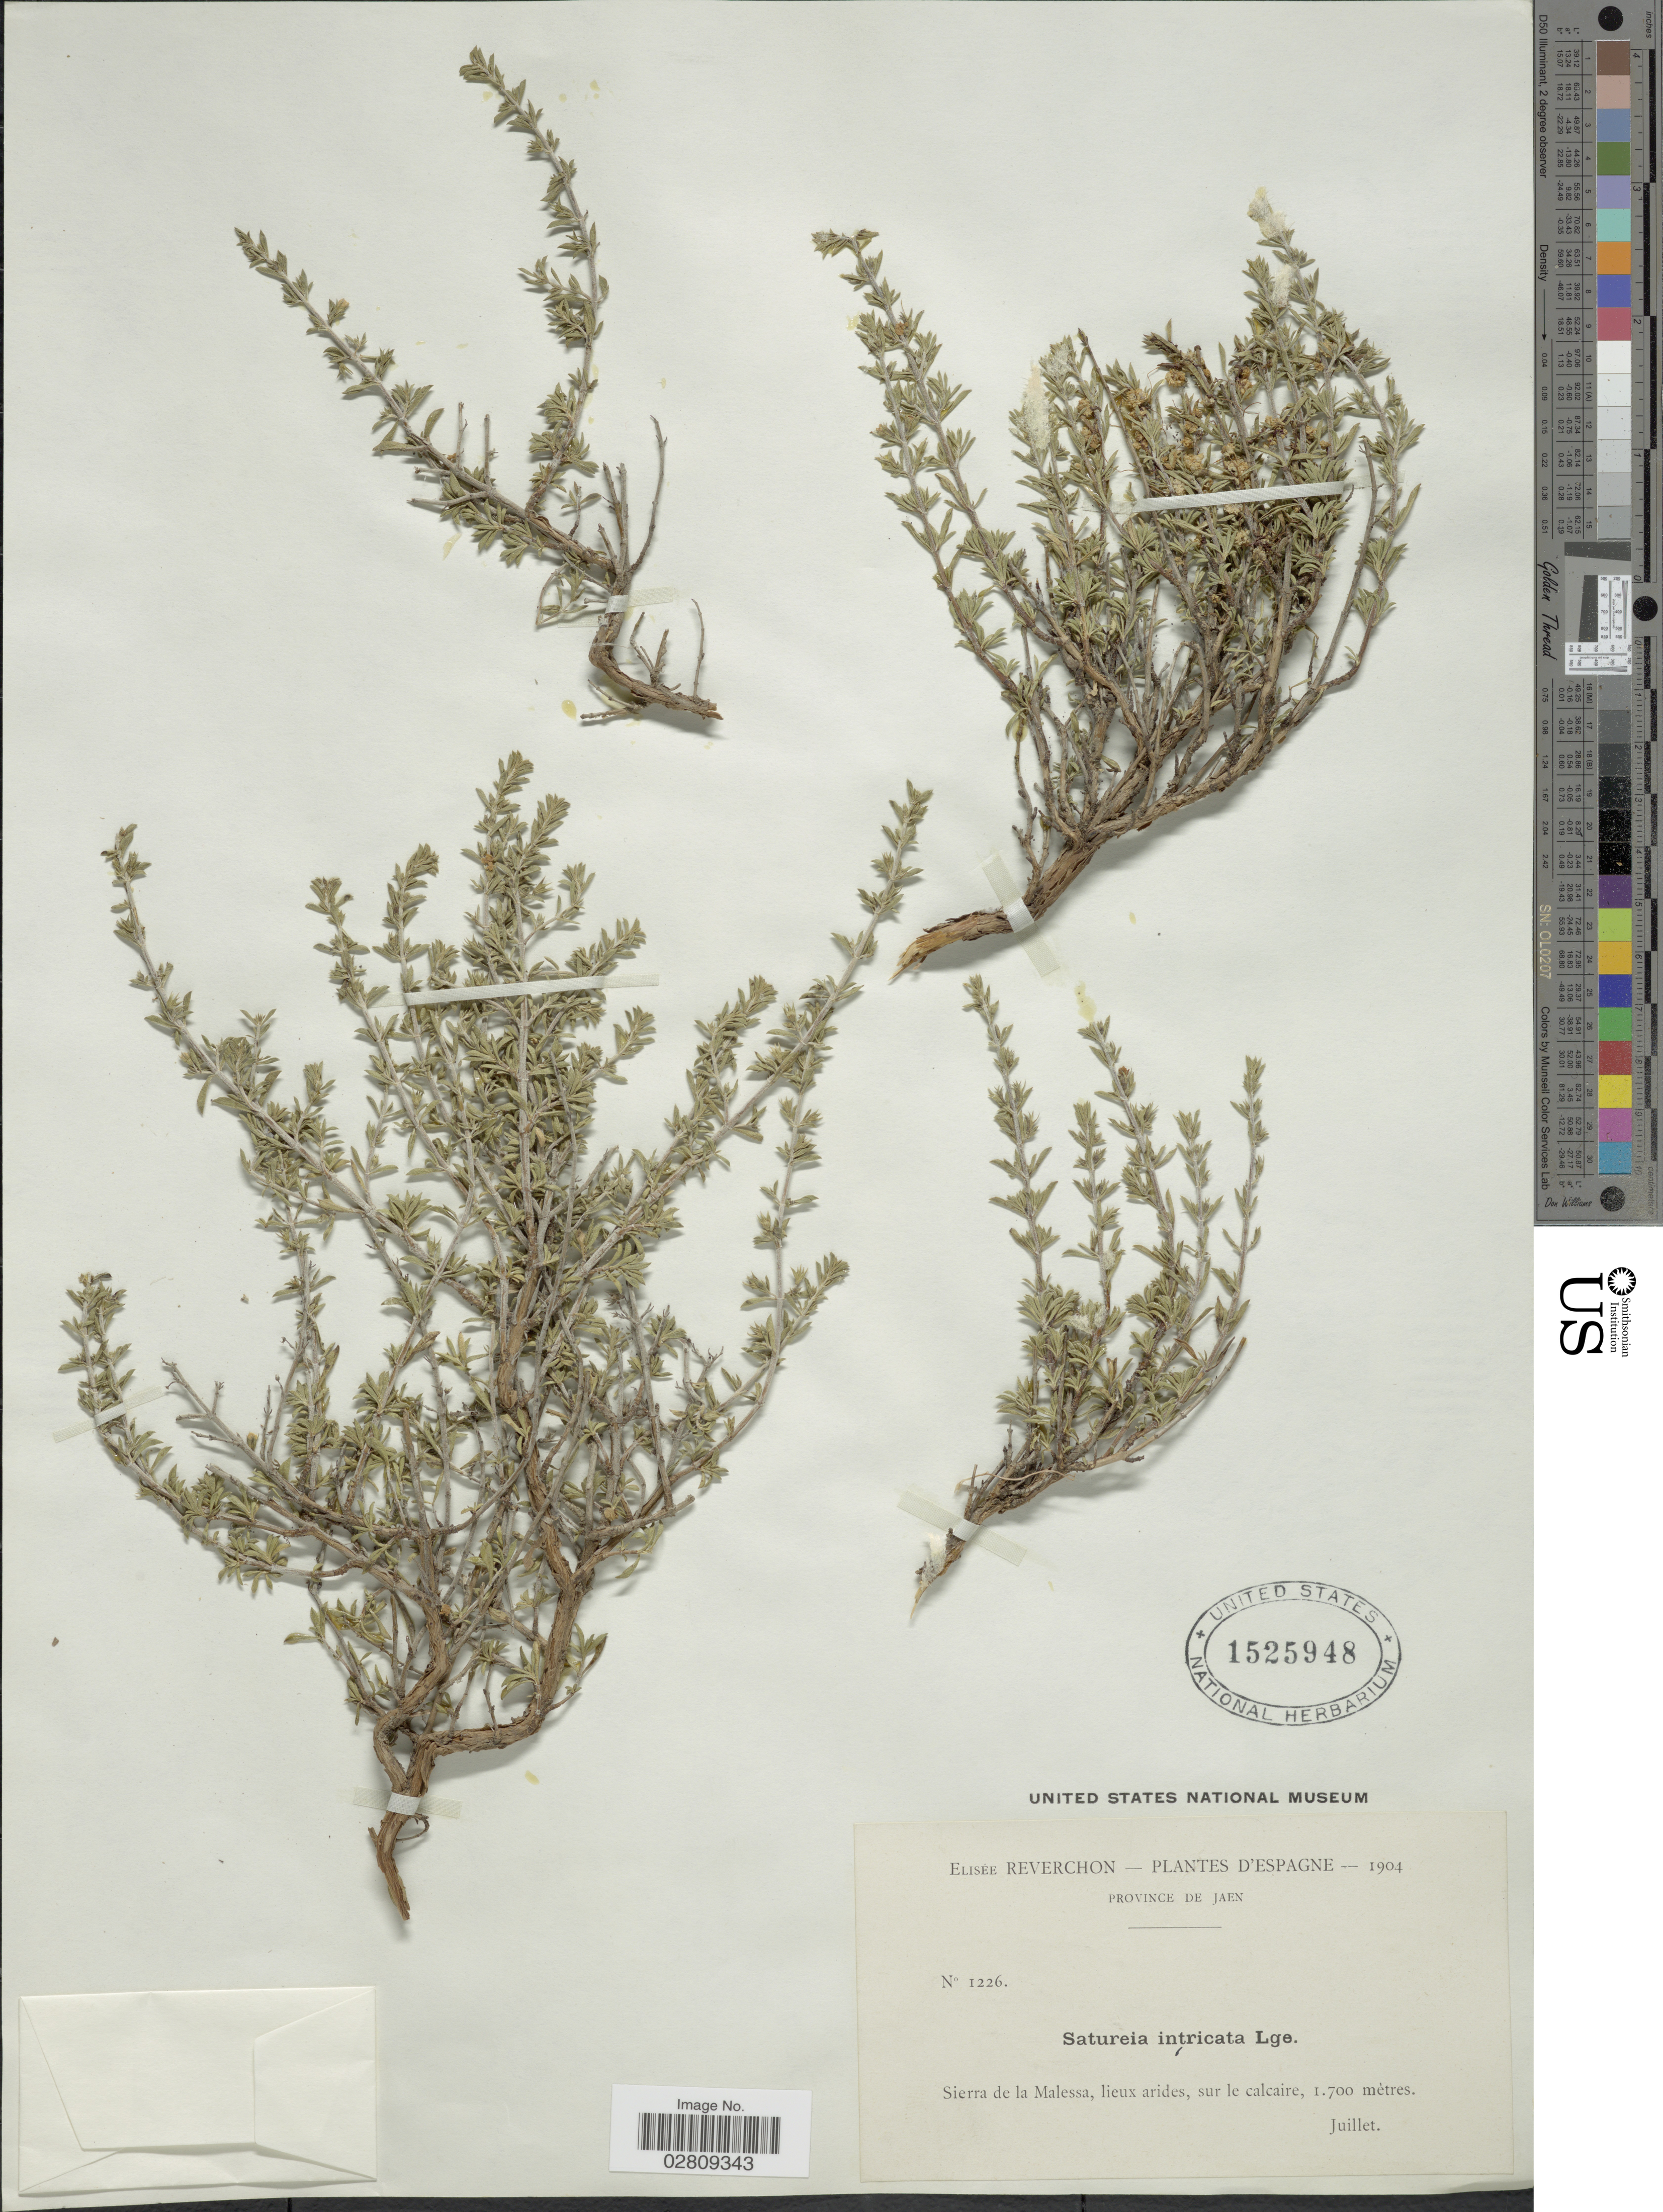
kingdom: Plantae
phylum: Tracheophyta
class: Magnoliopsida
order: Lamiales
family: Lamiaceae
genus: Satureja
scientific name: Satureja intricata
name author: Lange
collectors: E. Reverchon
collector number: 1226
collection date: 1904-07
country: Spain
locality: Province de Jaen, Sierra de la Malessa, lieux arides, sur le calcaire.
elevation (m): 1700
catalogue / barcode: US 1525948